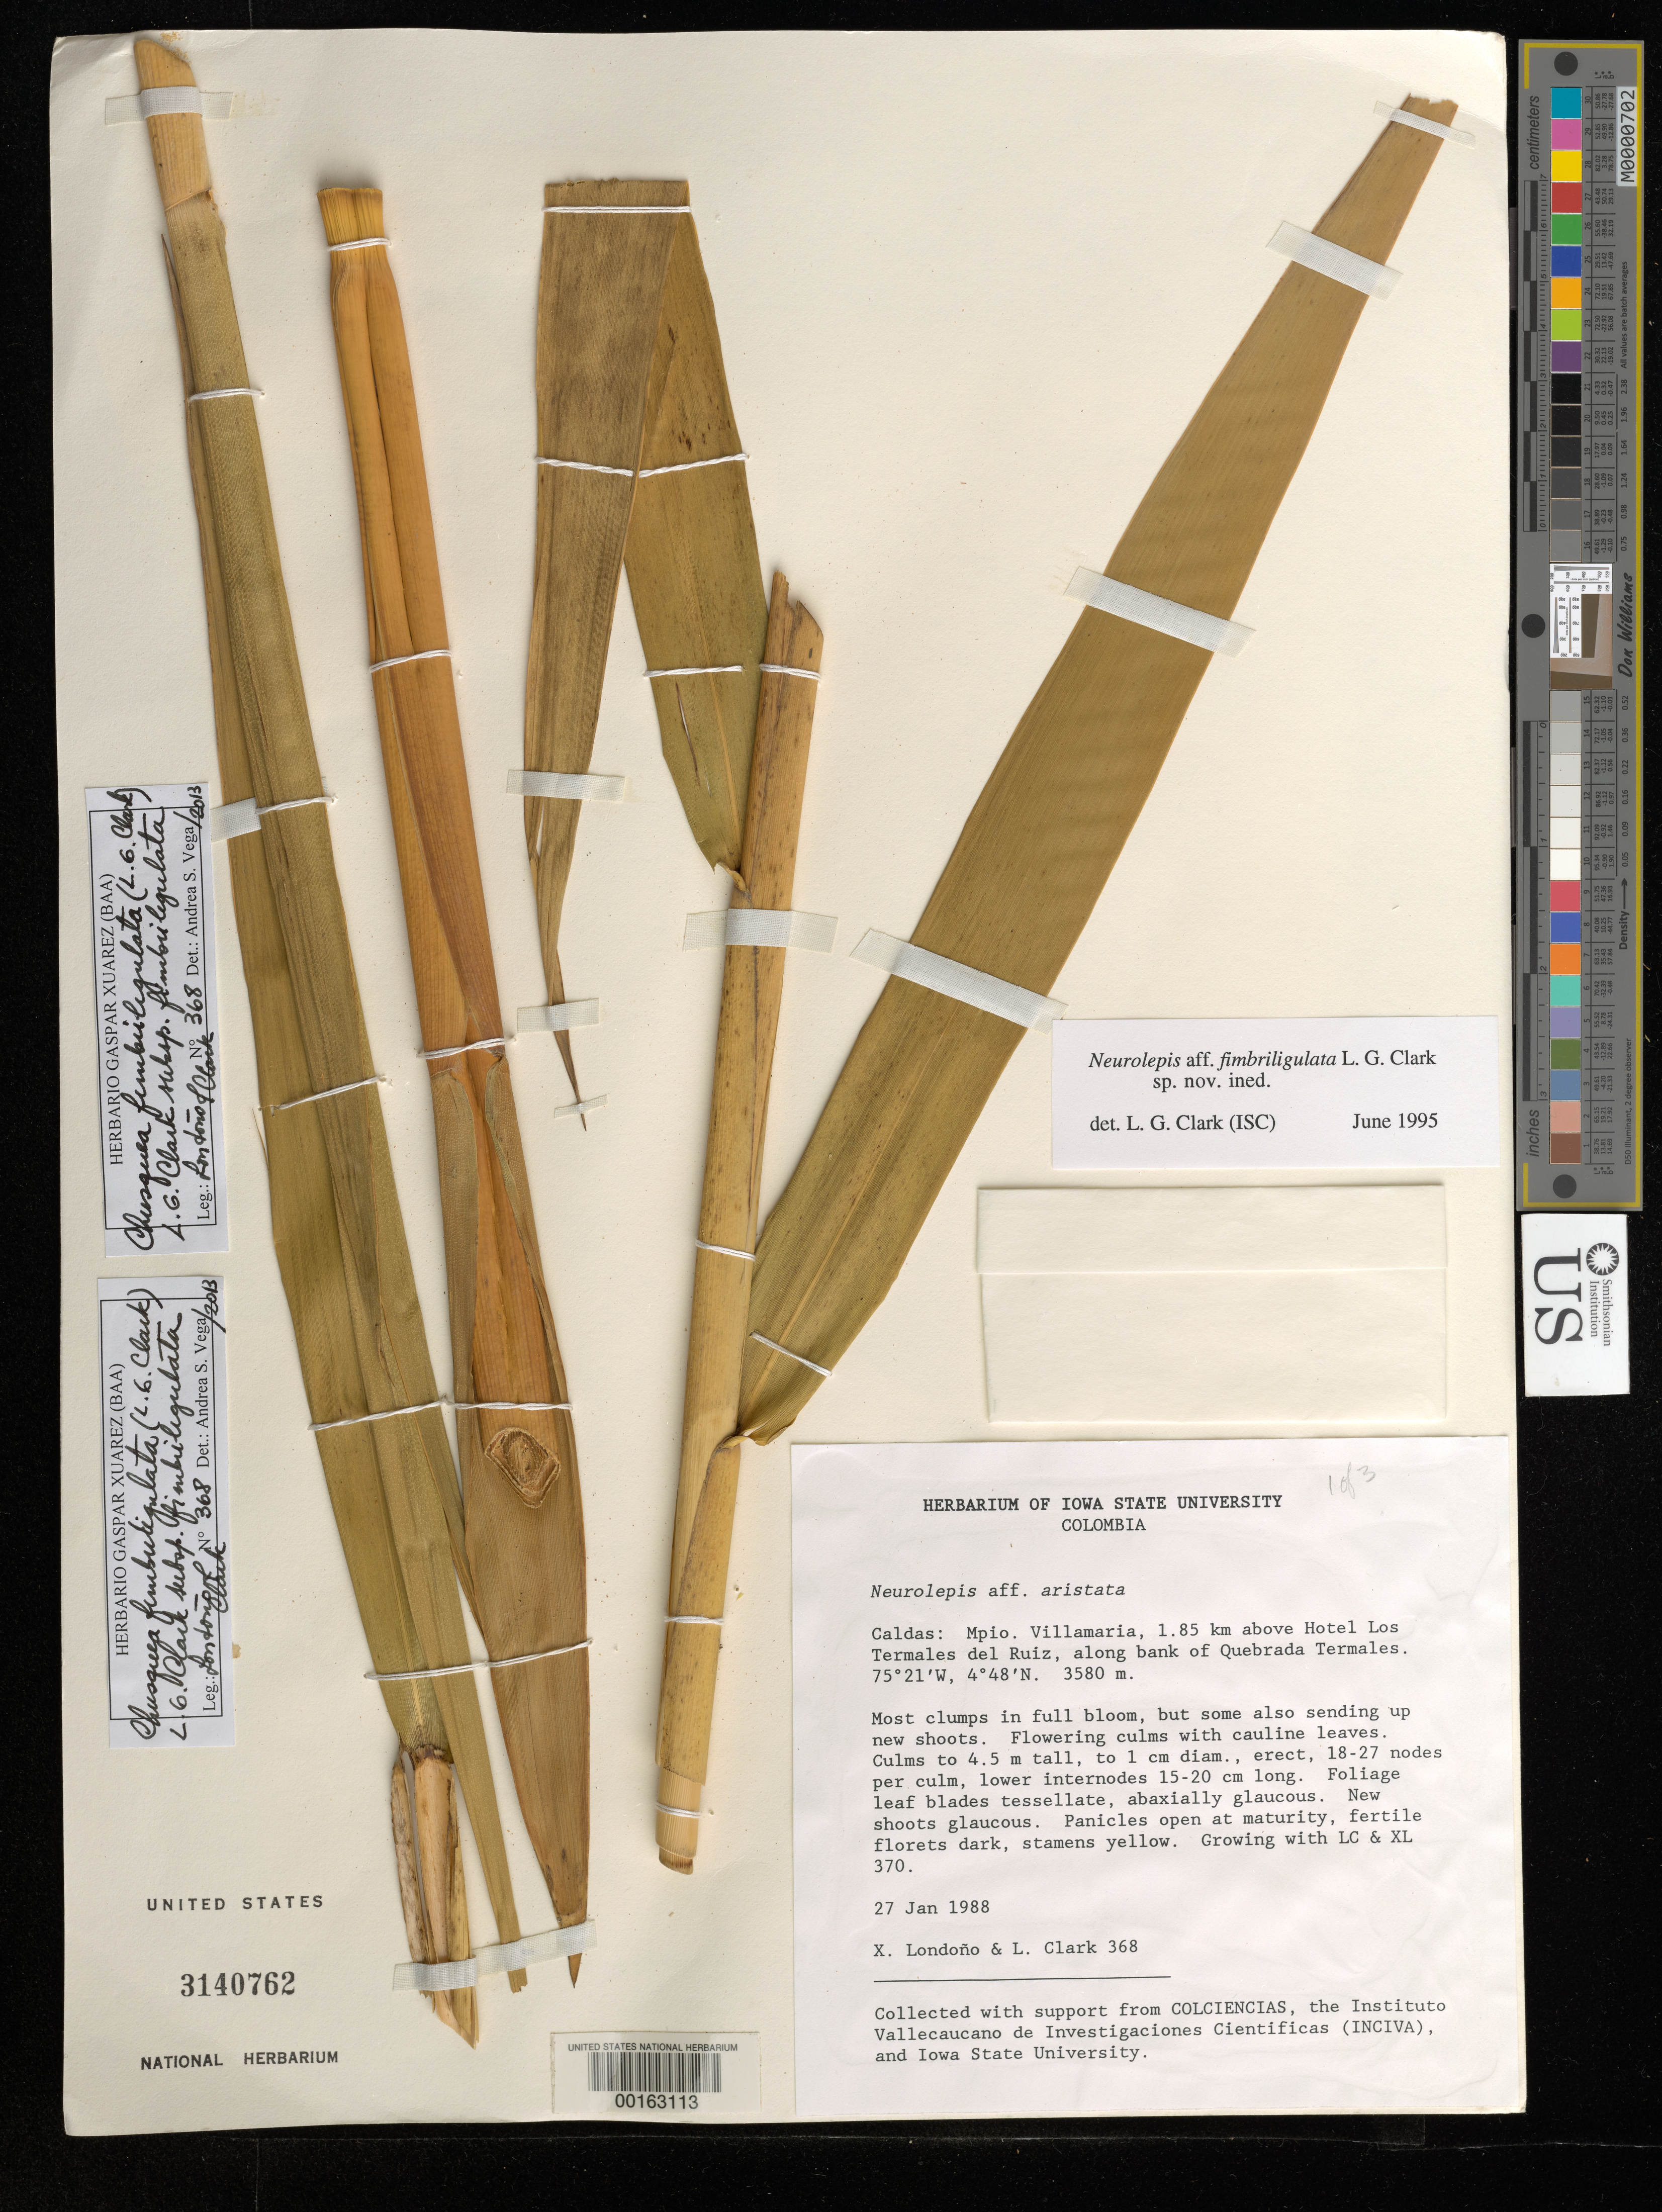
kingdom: Plantae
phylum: Tracheophyta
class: Liliopsida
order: Poales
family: Poaceae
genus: Chusquea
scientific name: Chusquea fimbriligulata subsp. fimbriligulata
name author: (L.G. Clark) L.G. Clark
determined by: Vega, A. S.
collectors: X. Londoño & L. G. Clark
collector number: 368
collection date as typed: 27 Jan 1988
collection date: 1988-01-27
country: Colombia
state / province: Caldas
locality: VillaMaria, 1.85 km above Hotel los Termales del Ruiz, along bank of Quebrada Termales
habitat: Along bank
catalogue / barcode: US 3140762